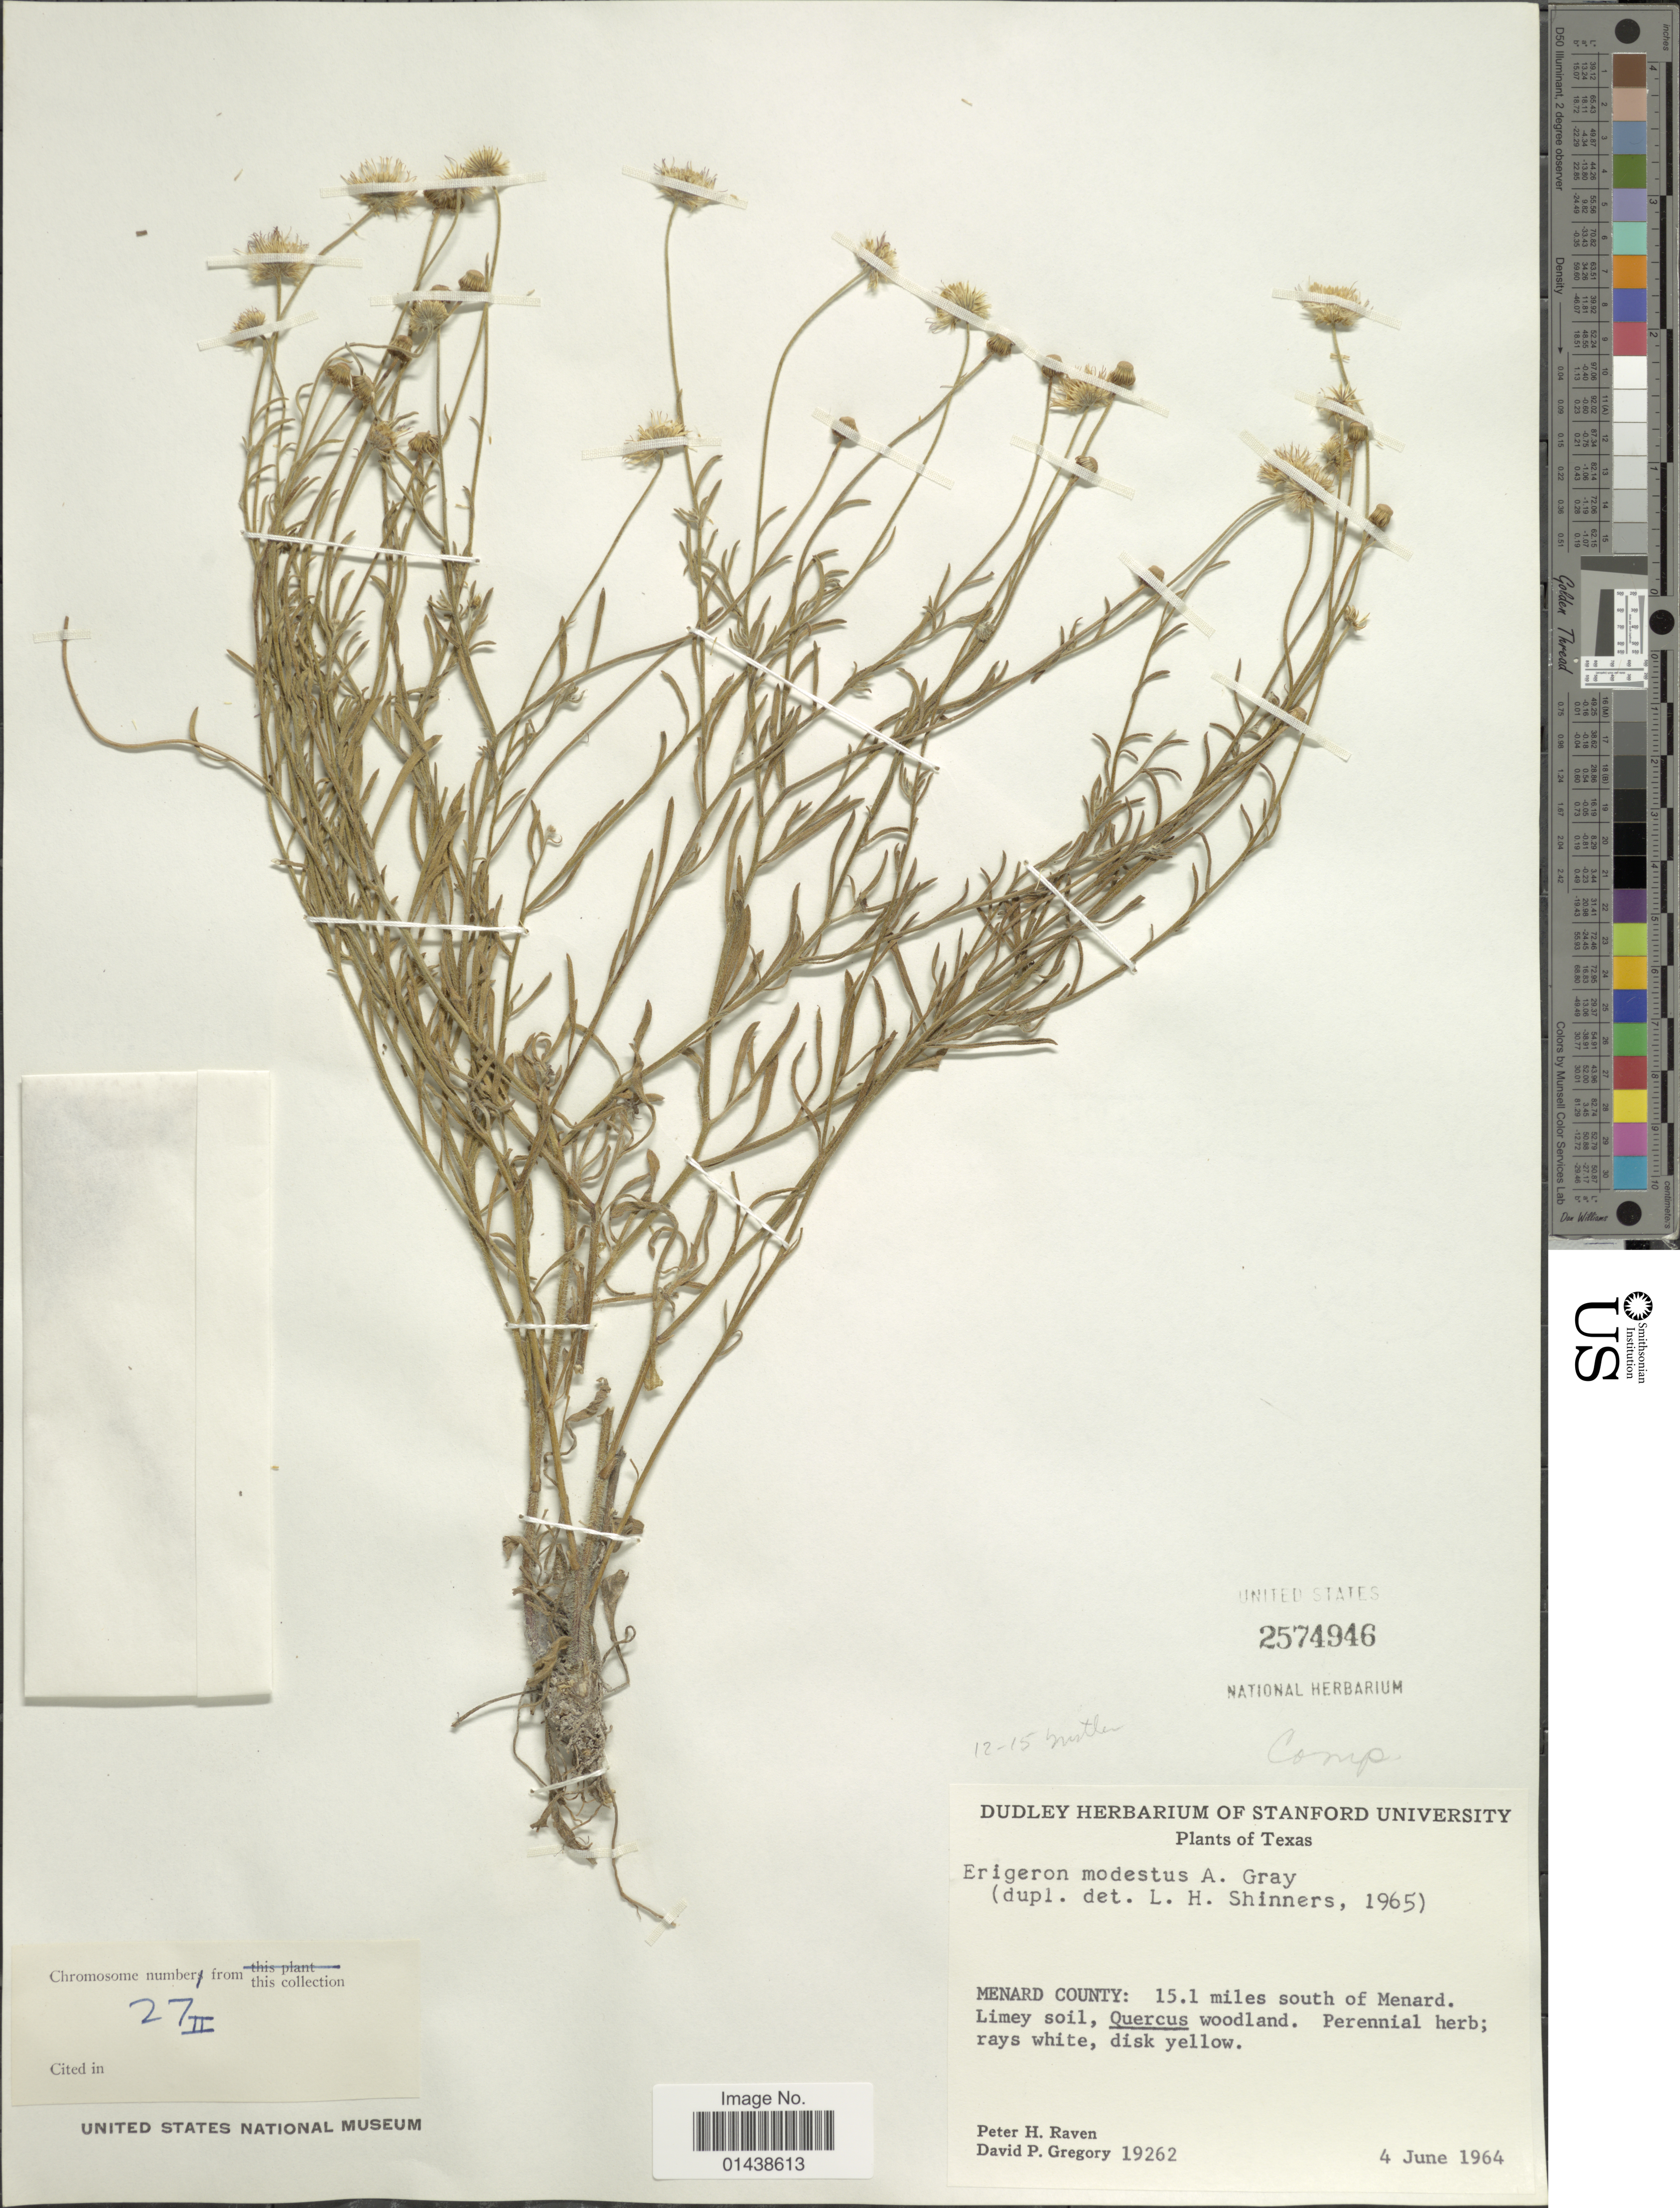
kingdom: Plantae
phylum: Tracheophyta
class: Magnoliopsida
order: Asterales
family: Asteraceae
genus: Erigeron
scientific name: Erigeron modestus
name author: A. Gray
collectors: P. Raven & D. Gregory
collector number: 19262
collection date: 1964-06-04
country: United States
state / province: Texas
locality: Menard County: 15.1 miles south of Menard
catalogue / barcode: US 2574946